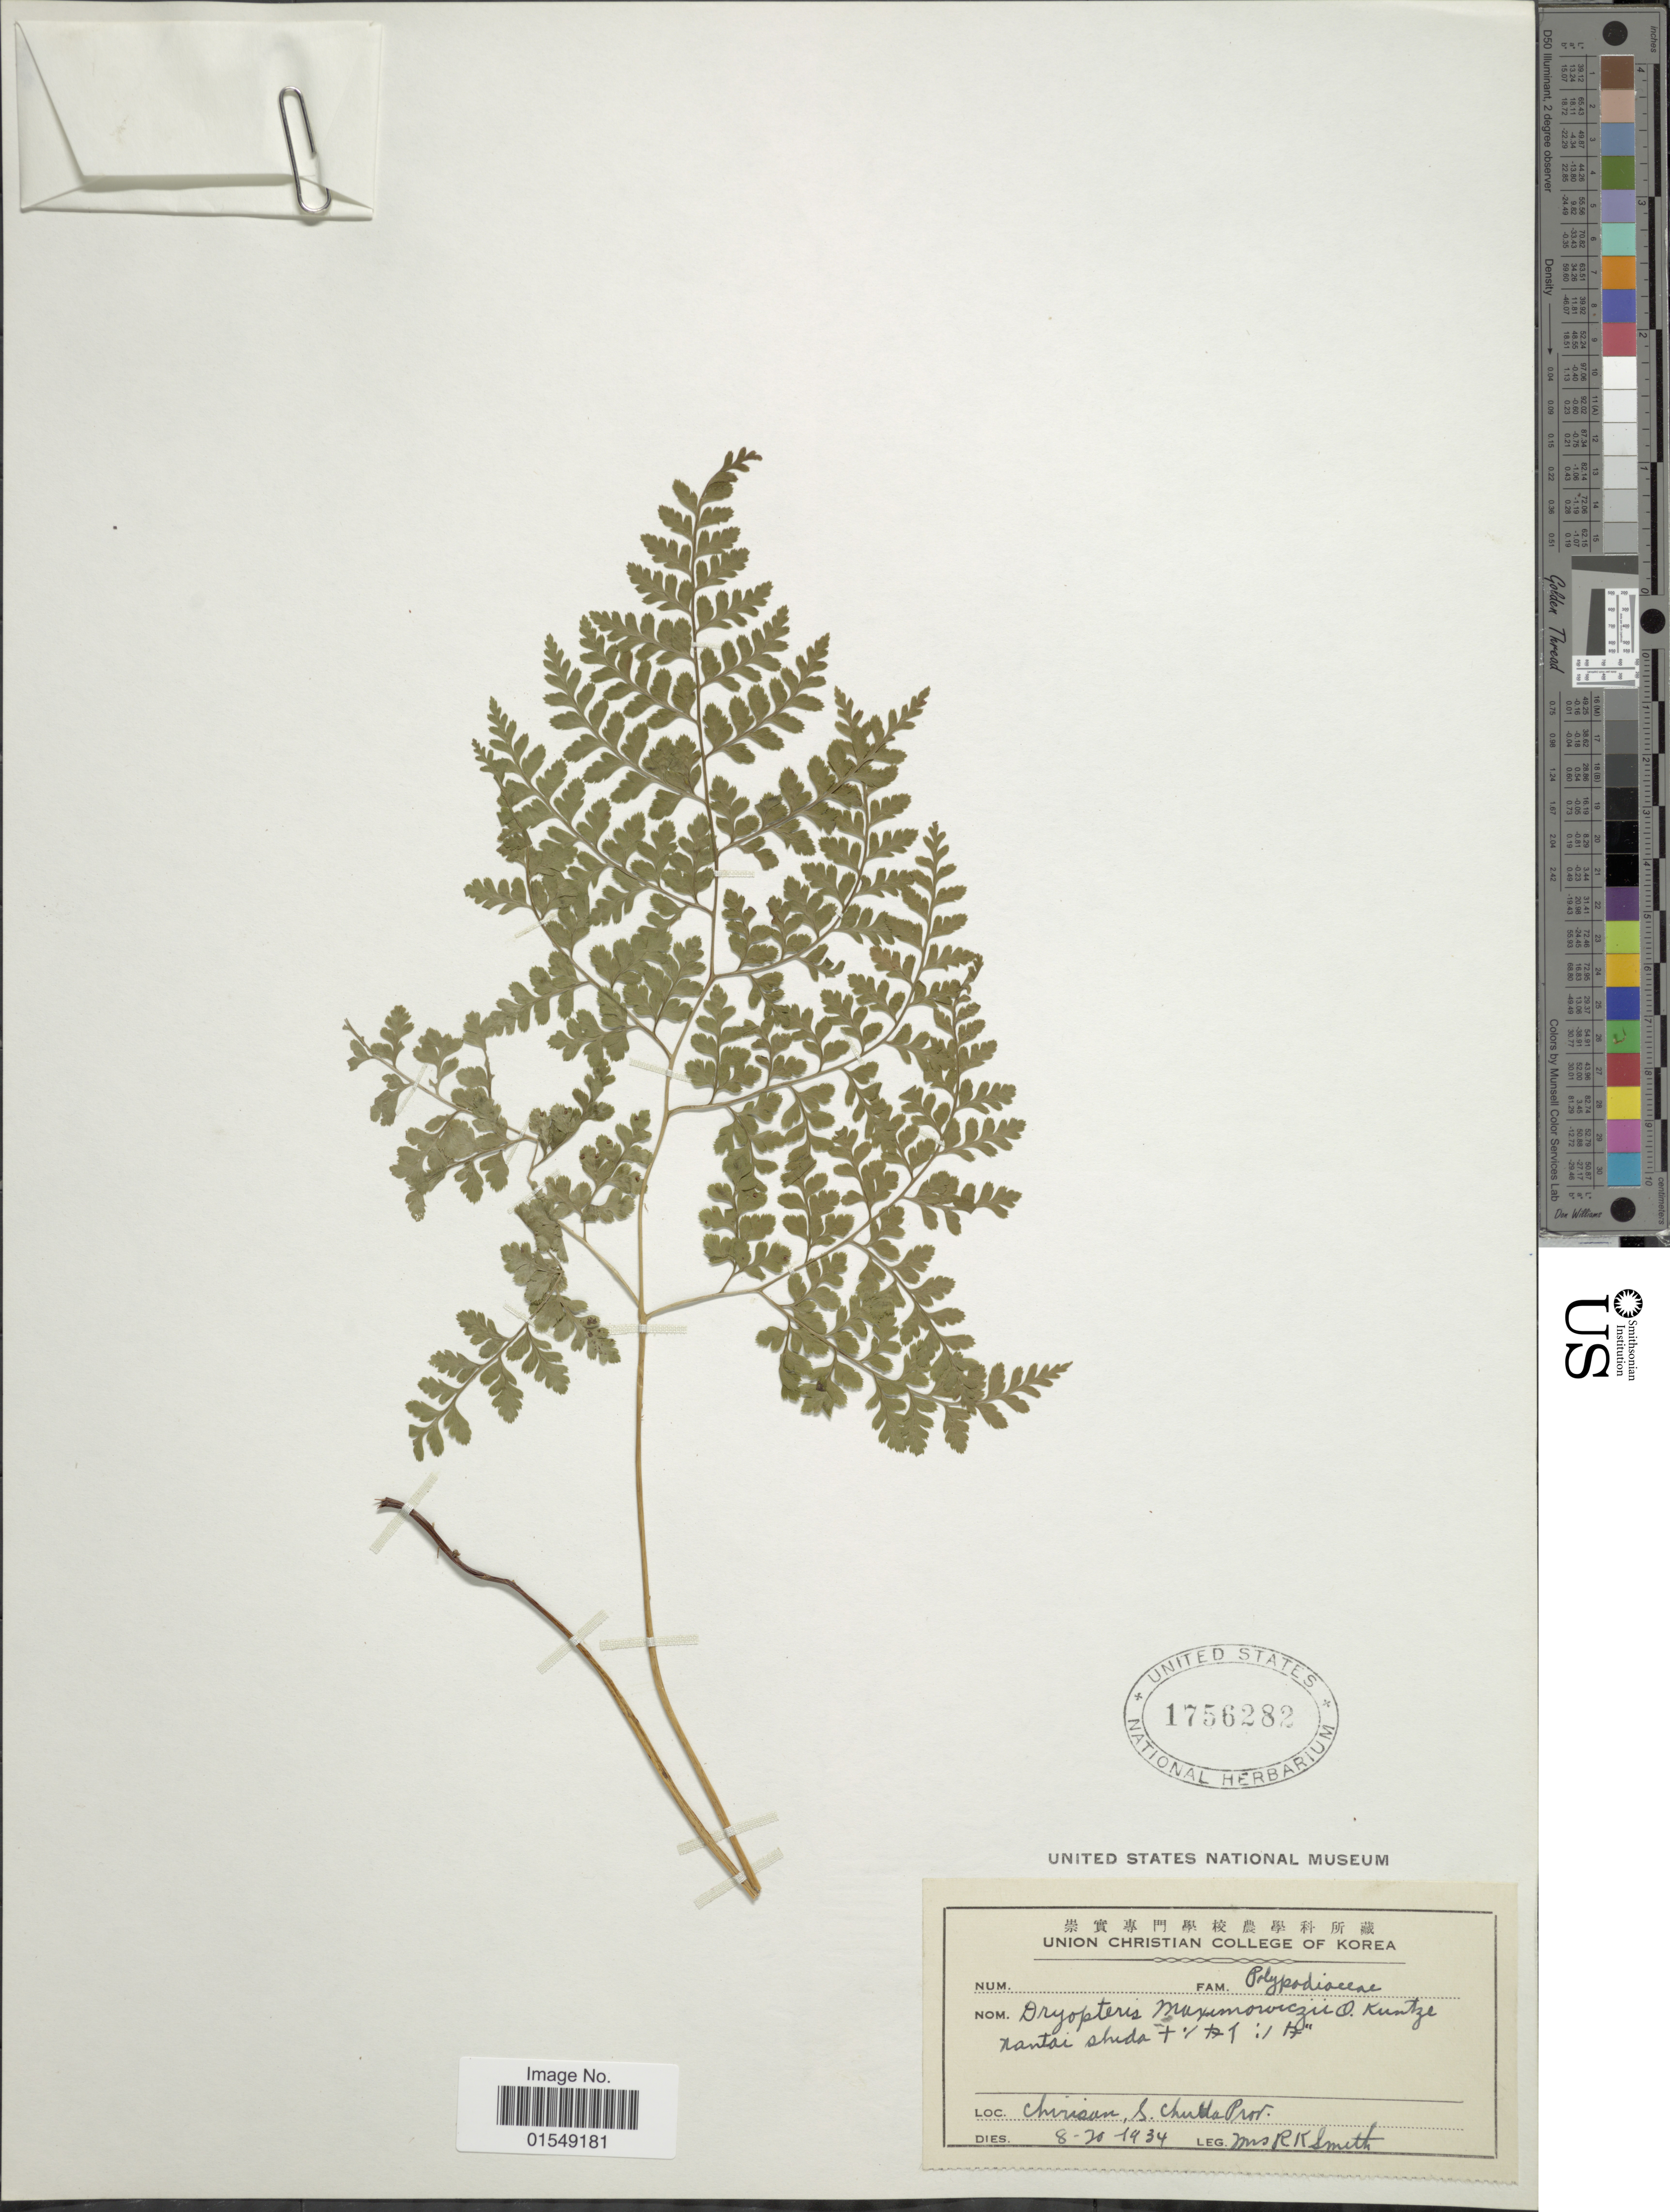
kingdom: Plantae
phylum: Tracheophyta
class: Polypodiopsida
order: Polypodiales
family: Dryopteridaceae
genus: Arachniodes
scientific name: Arachniodes maximowiczii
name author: (Baker) Ohwi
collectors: Mrs. R. K. Smith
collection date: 1934-08-20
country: North Korea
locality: Nantai shida, Chirisam, S. chuda Prov.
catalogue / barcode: US 1756282